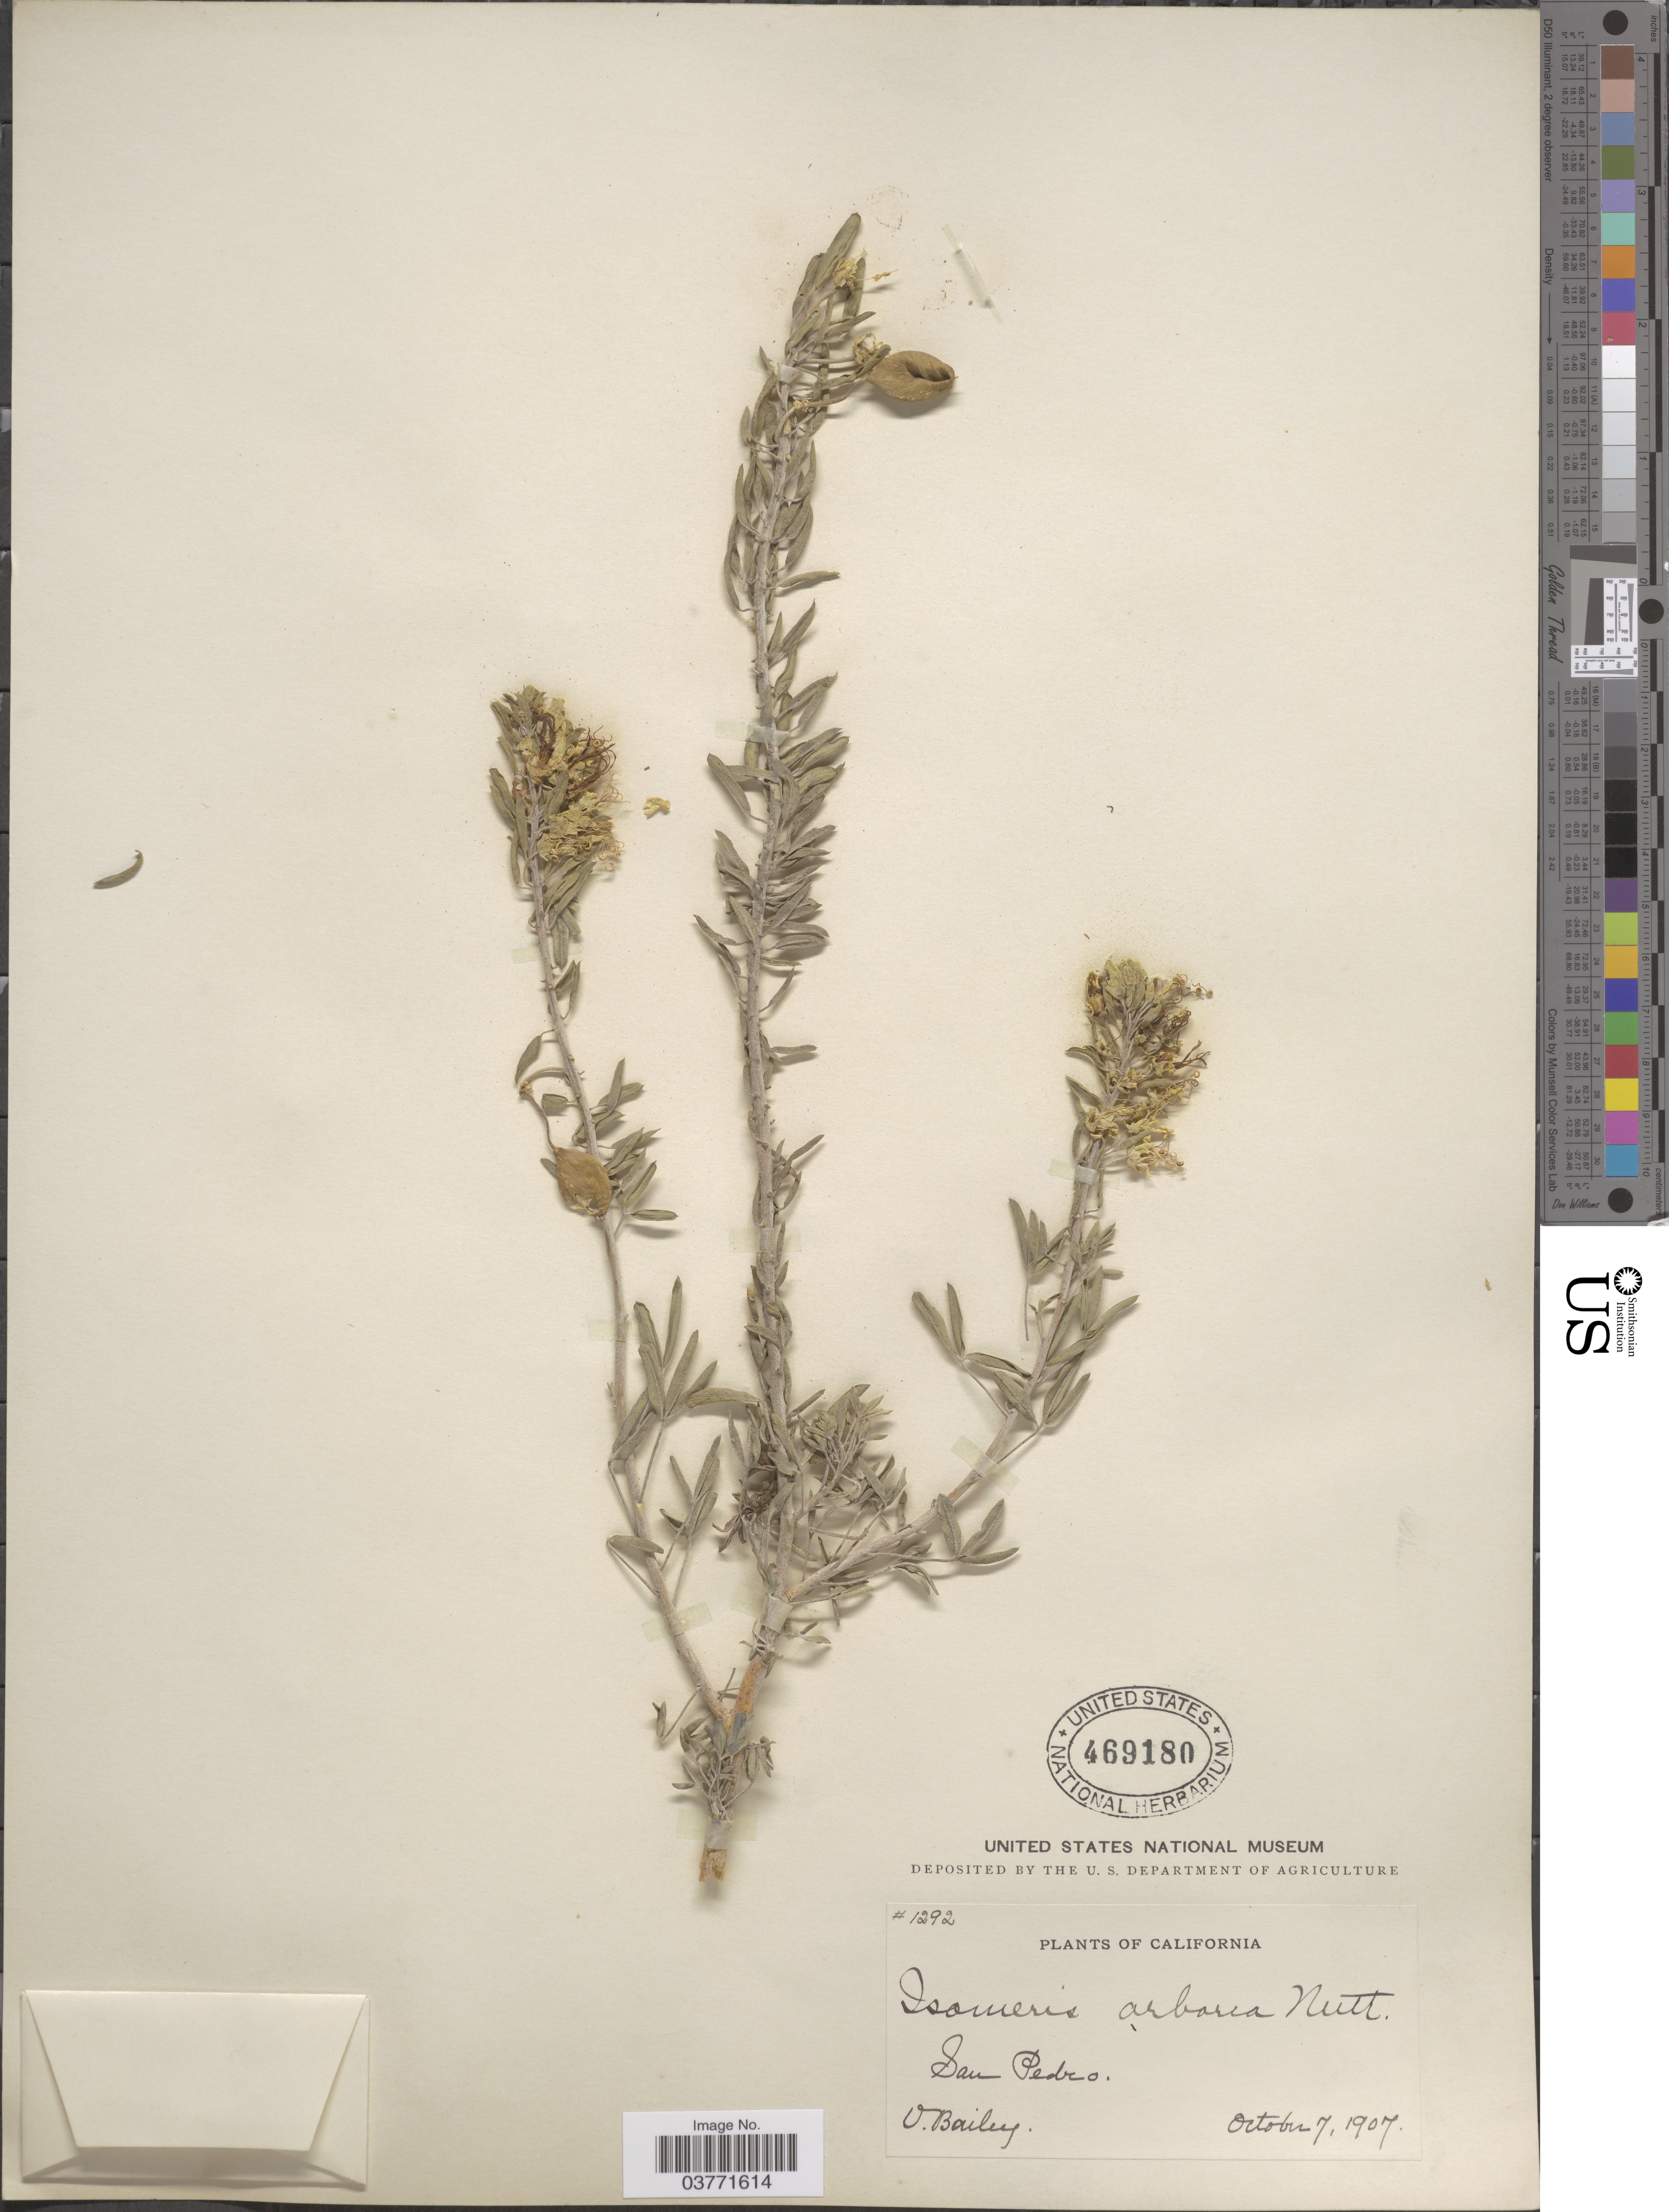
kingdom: Plantae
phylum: Tracheophyta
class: Magnoliopsida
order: Brassicales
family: Cleomaceae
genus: Cleomella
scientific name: Cleomella arborea var. arborea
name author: (Nutt.) Roalson & J.C. Hall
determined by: Strong, Mark T., (BOT), Smithsonian Institution - National Museum of Natural History (UNITED STATES)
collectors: O. Bailey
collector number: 1292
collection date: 1907-10-07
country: United States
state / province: California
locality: San Pedro.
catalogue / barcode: US 469180